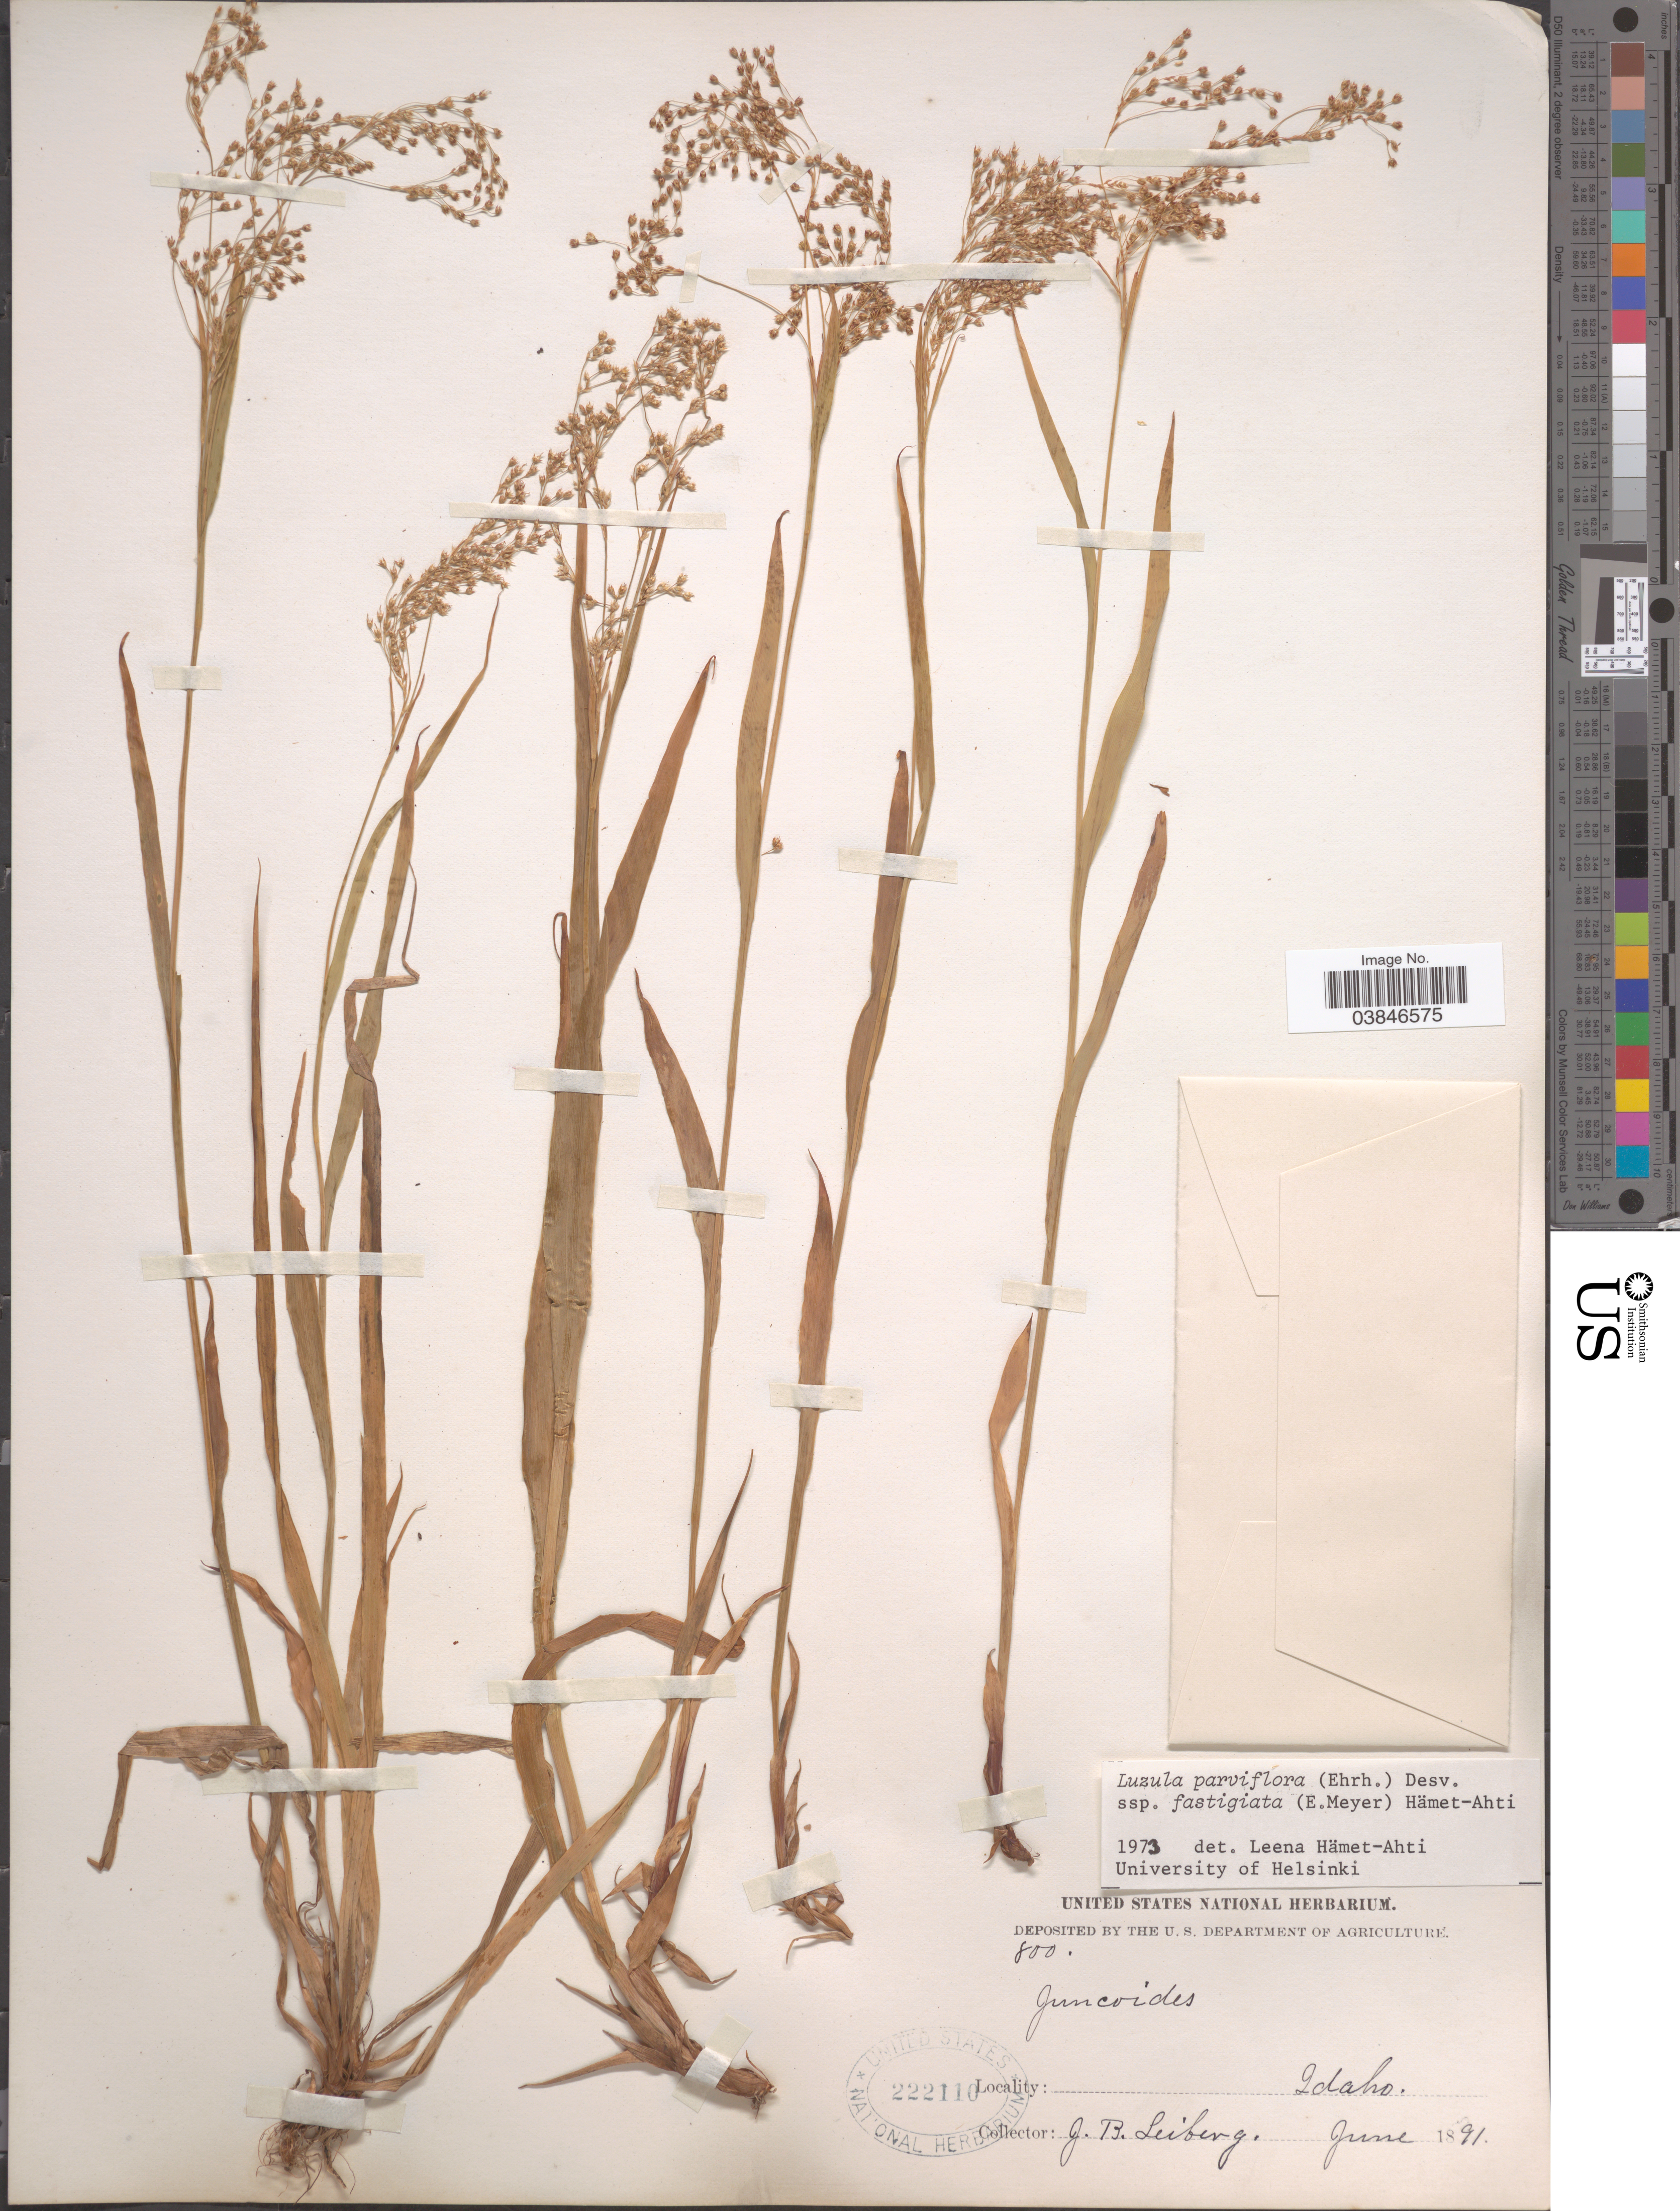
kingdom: Plantae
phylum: Tracheophyta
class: Liliopsida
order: Poales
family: Juncaceae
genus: Luzula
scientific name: Luzula parviflora subsp. fastigiata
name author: Buchenau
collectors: J. B. Leiberg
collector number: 800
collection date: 1891-06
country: United States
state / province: Idaho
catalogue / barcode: US 222110